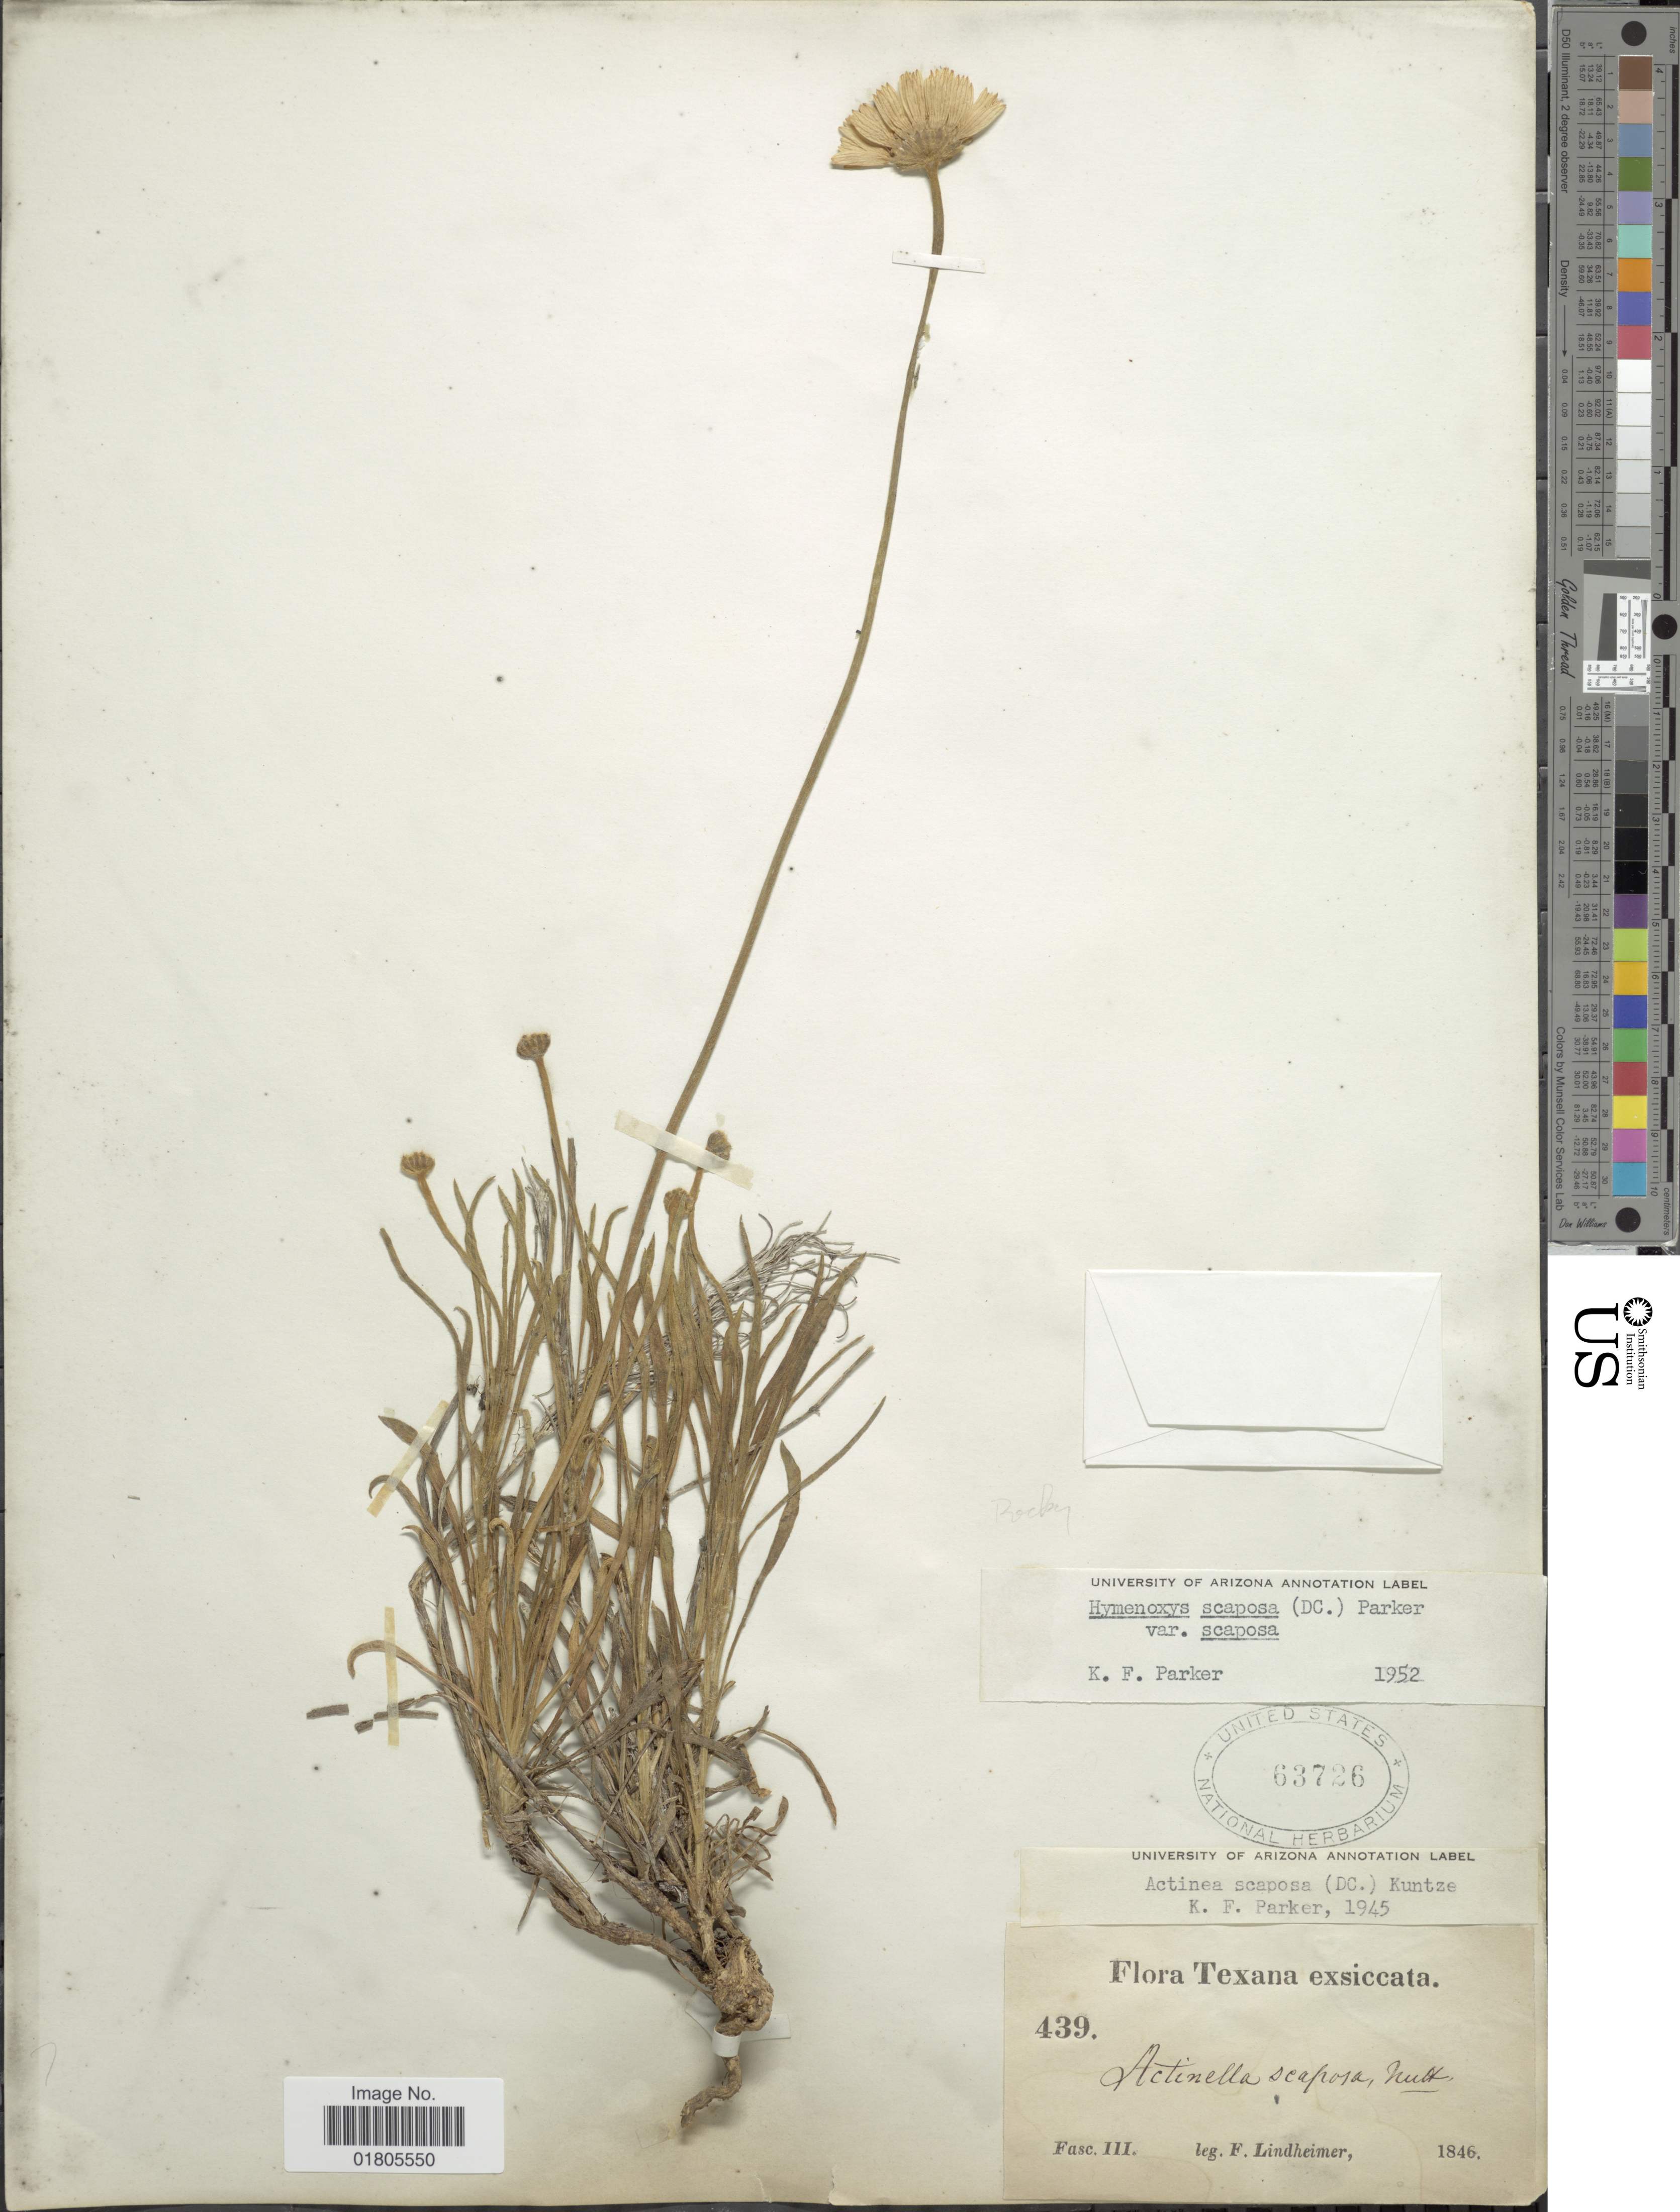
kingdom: Plantae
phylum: Tracheophyta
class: Magnoliopsida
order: Asterales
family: Asteraceae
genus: Actinea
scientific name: Actinea scaposa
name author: (DC.) Kuntze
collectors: F. Lindheimer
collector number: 439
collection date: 1846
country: United States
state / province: Texas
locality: Fasc. III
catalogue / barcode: US 63726